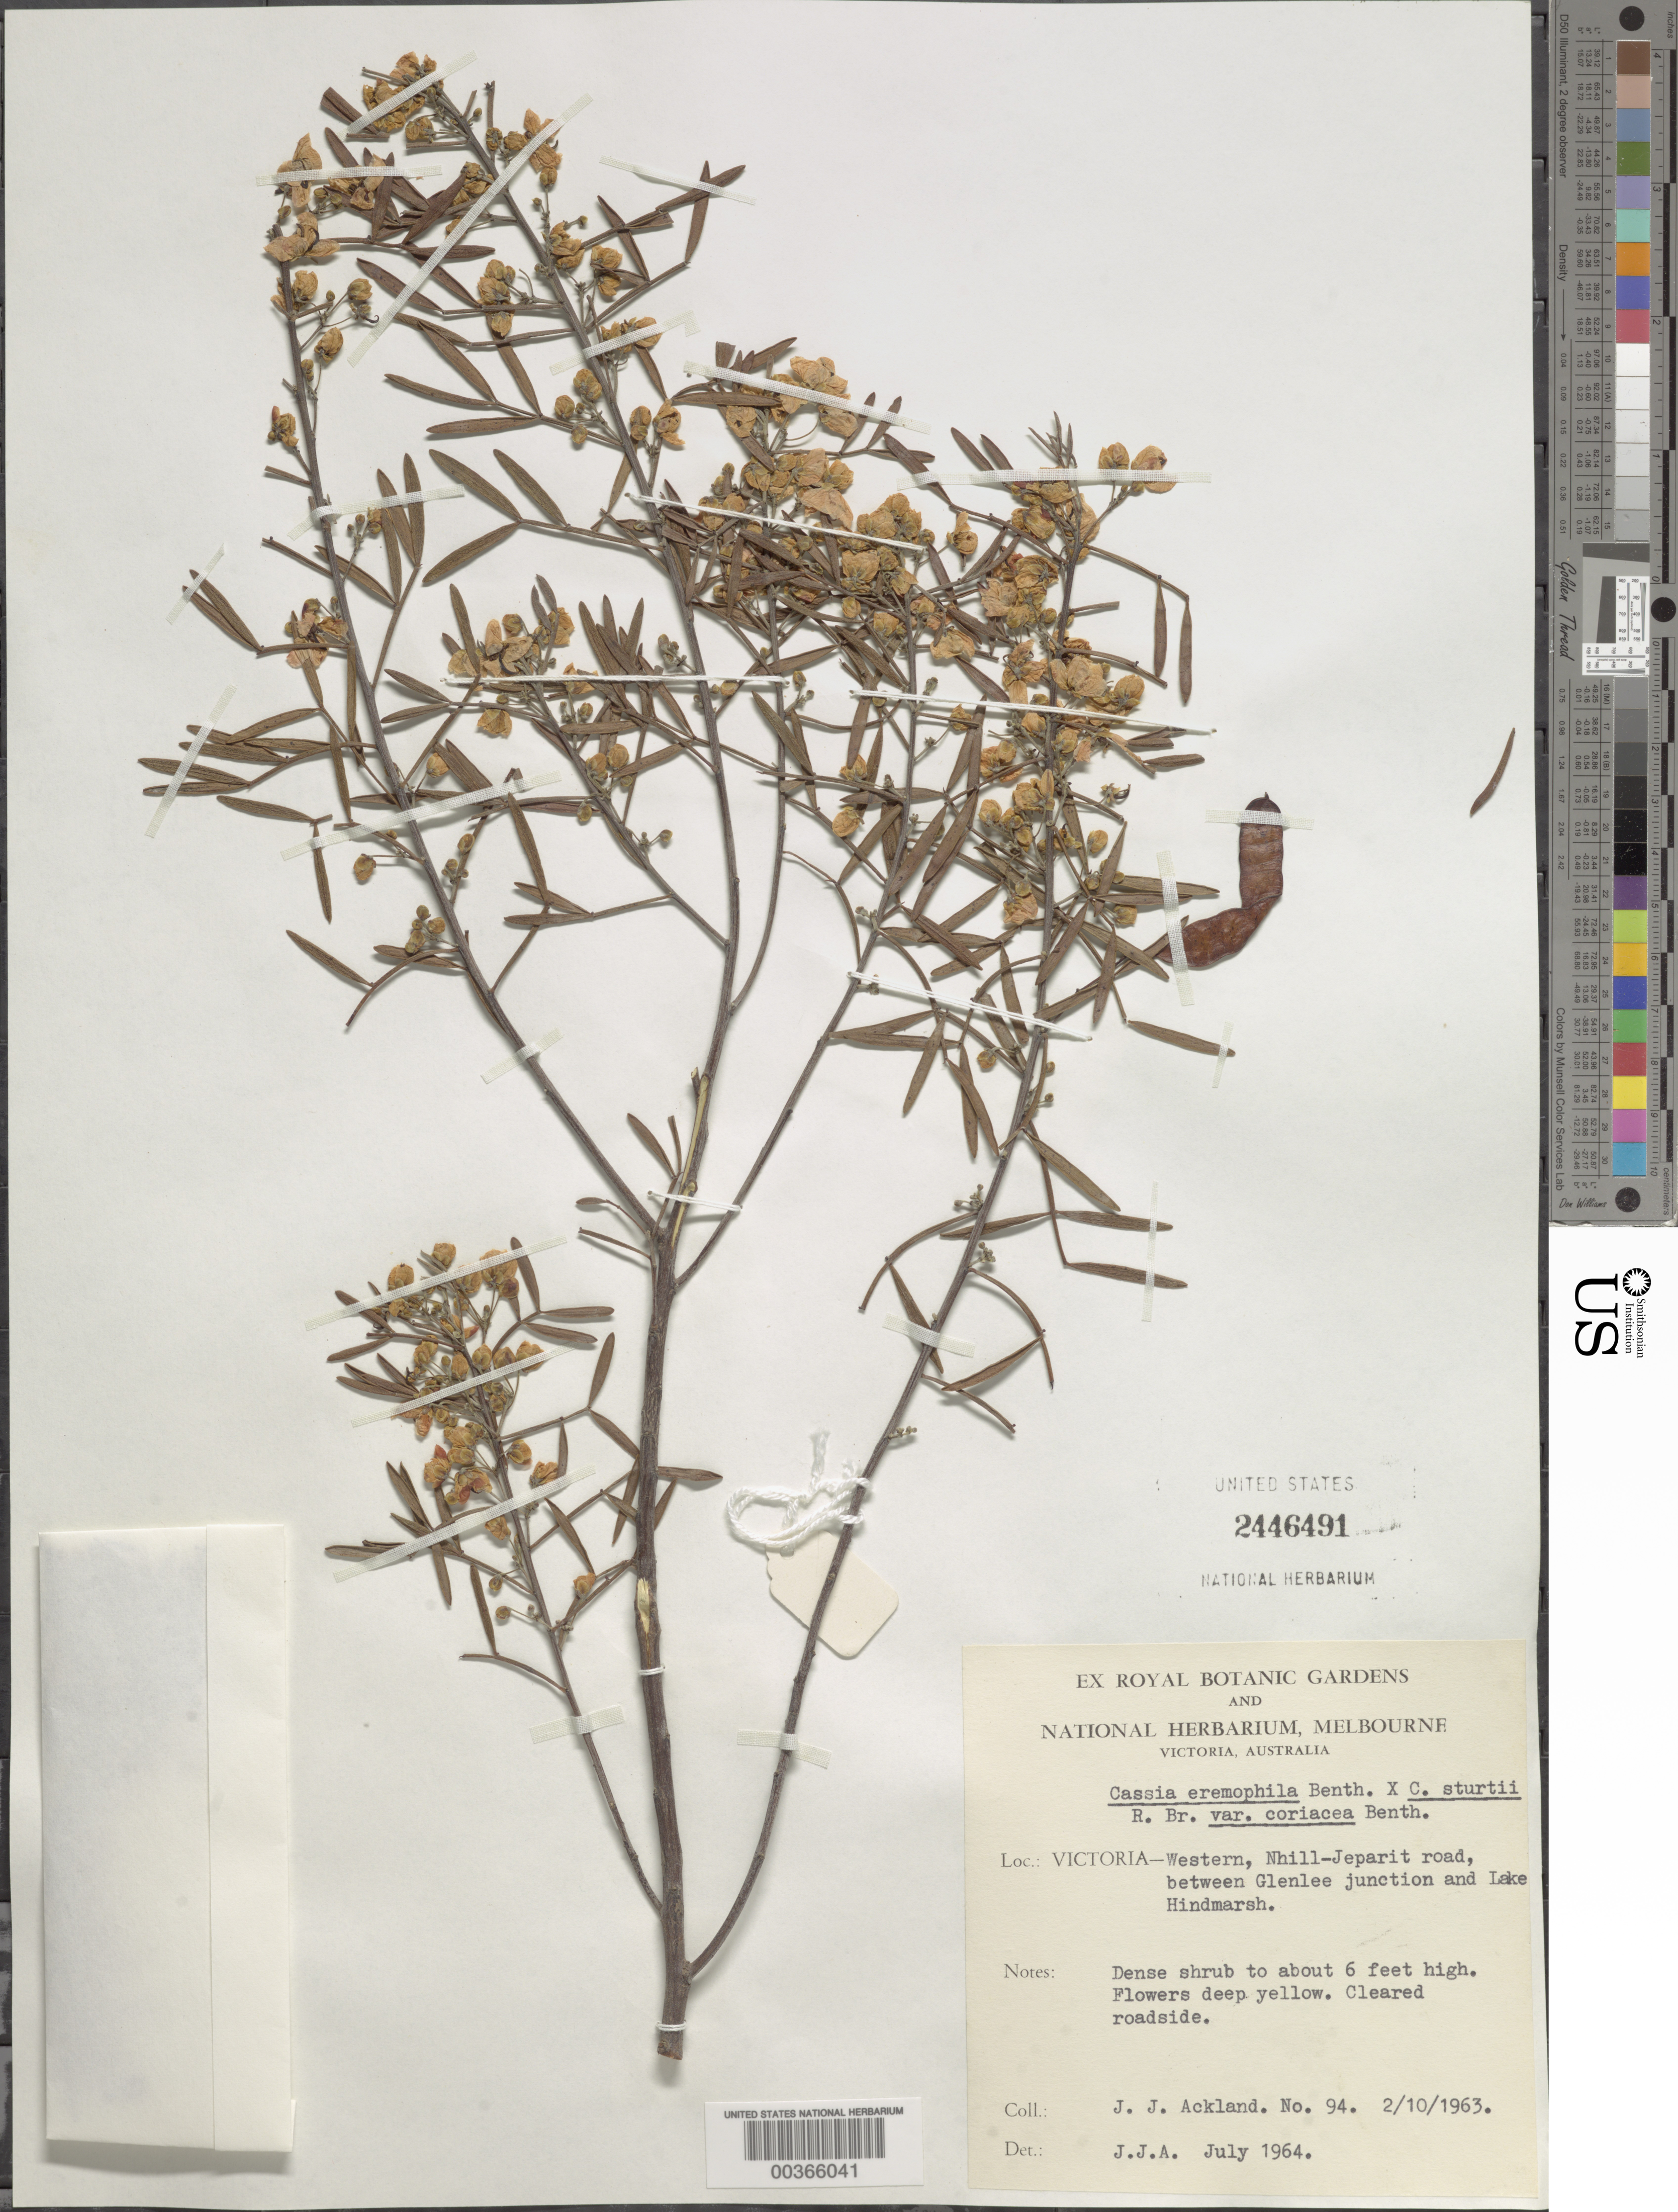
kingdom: Plantae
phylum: Tracheophyta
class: Magnoliopsida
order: Fabales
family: Fabaceae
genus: Senna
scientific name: Senna artemisioides subsp. filifolia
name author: Randell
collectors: J. J. Ackland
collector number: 94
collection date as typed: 02 Oct 1963 or 10 Feb 1963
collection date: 1963-02-10 or 1963-10-02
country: Australia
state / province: Victoria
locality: Western, nhill-jeparit road, between glenlee junction and lake hindmarsh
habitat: Cleared roadside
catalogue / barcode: US 2446491